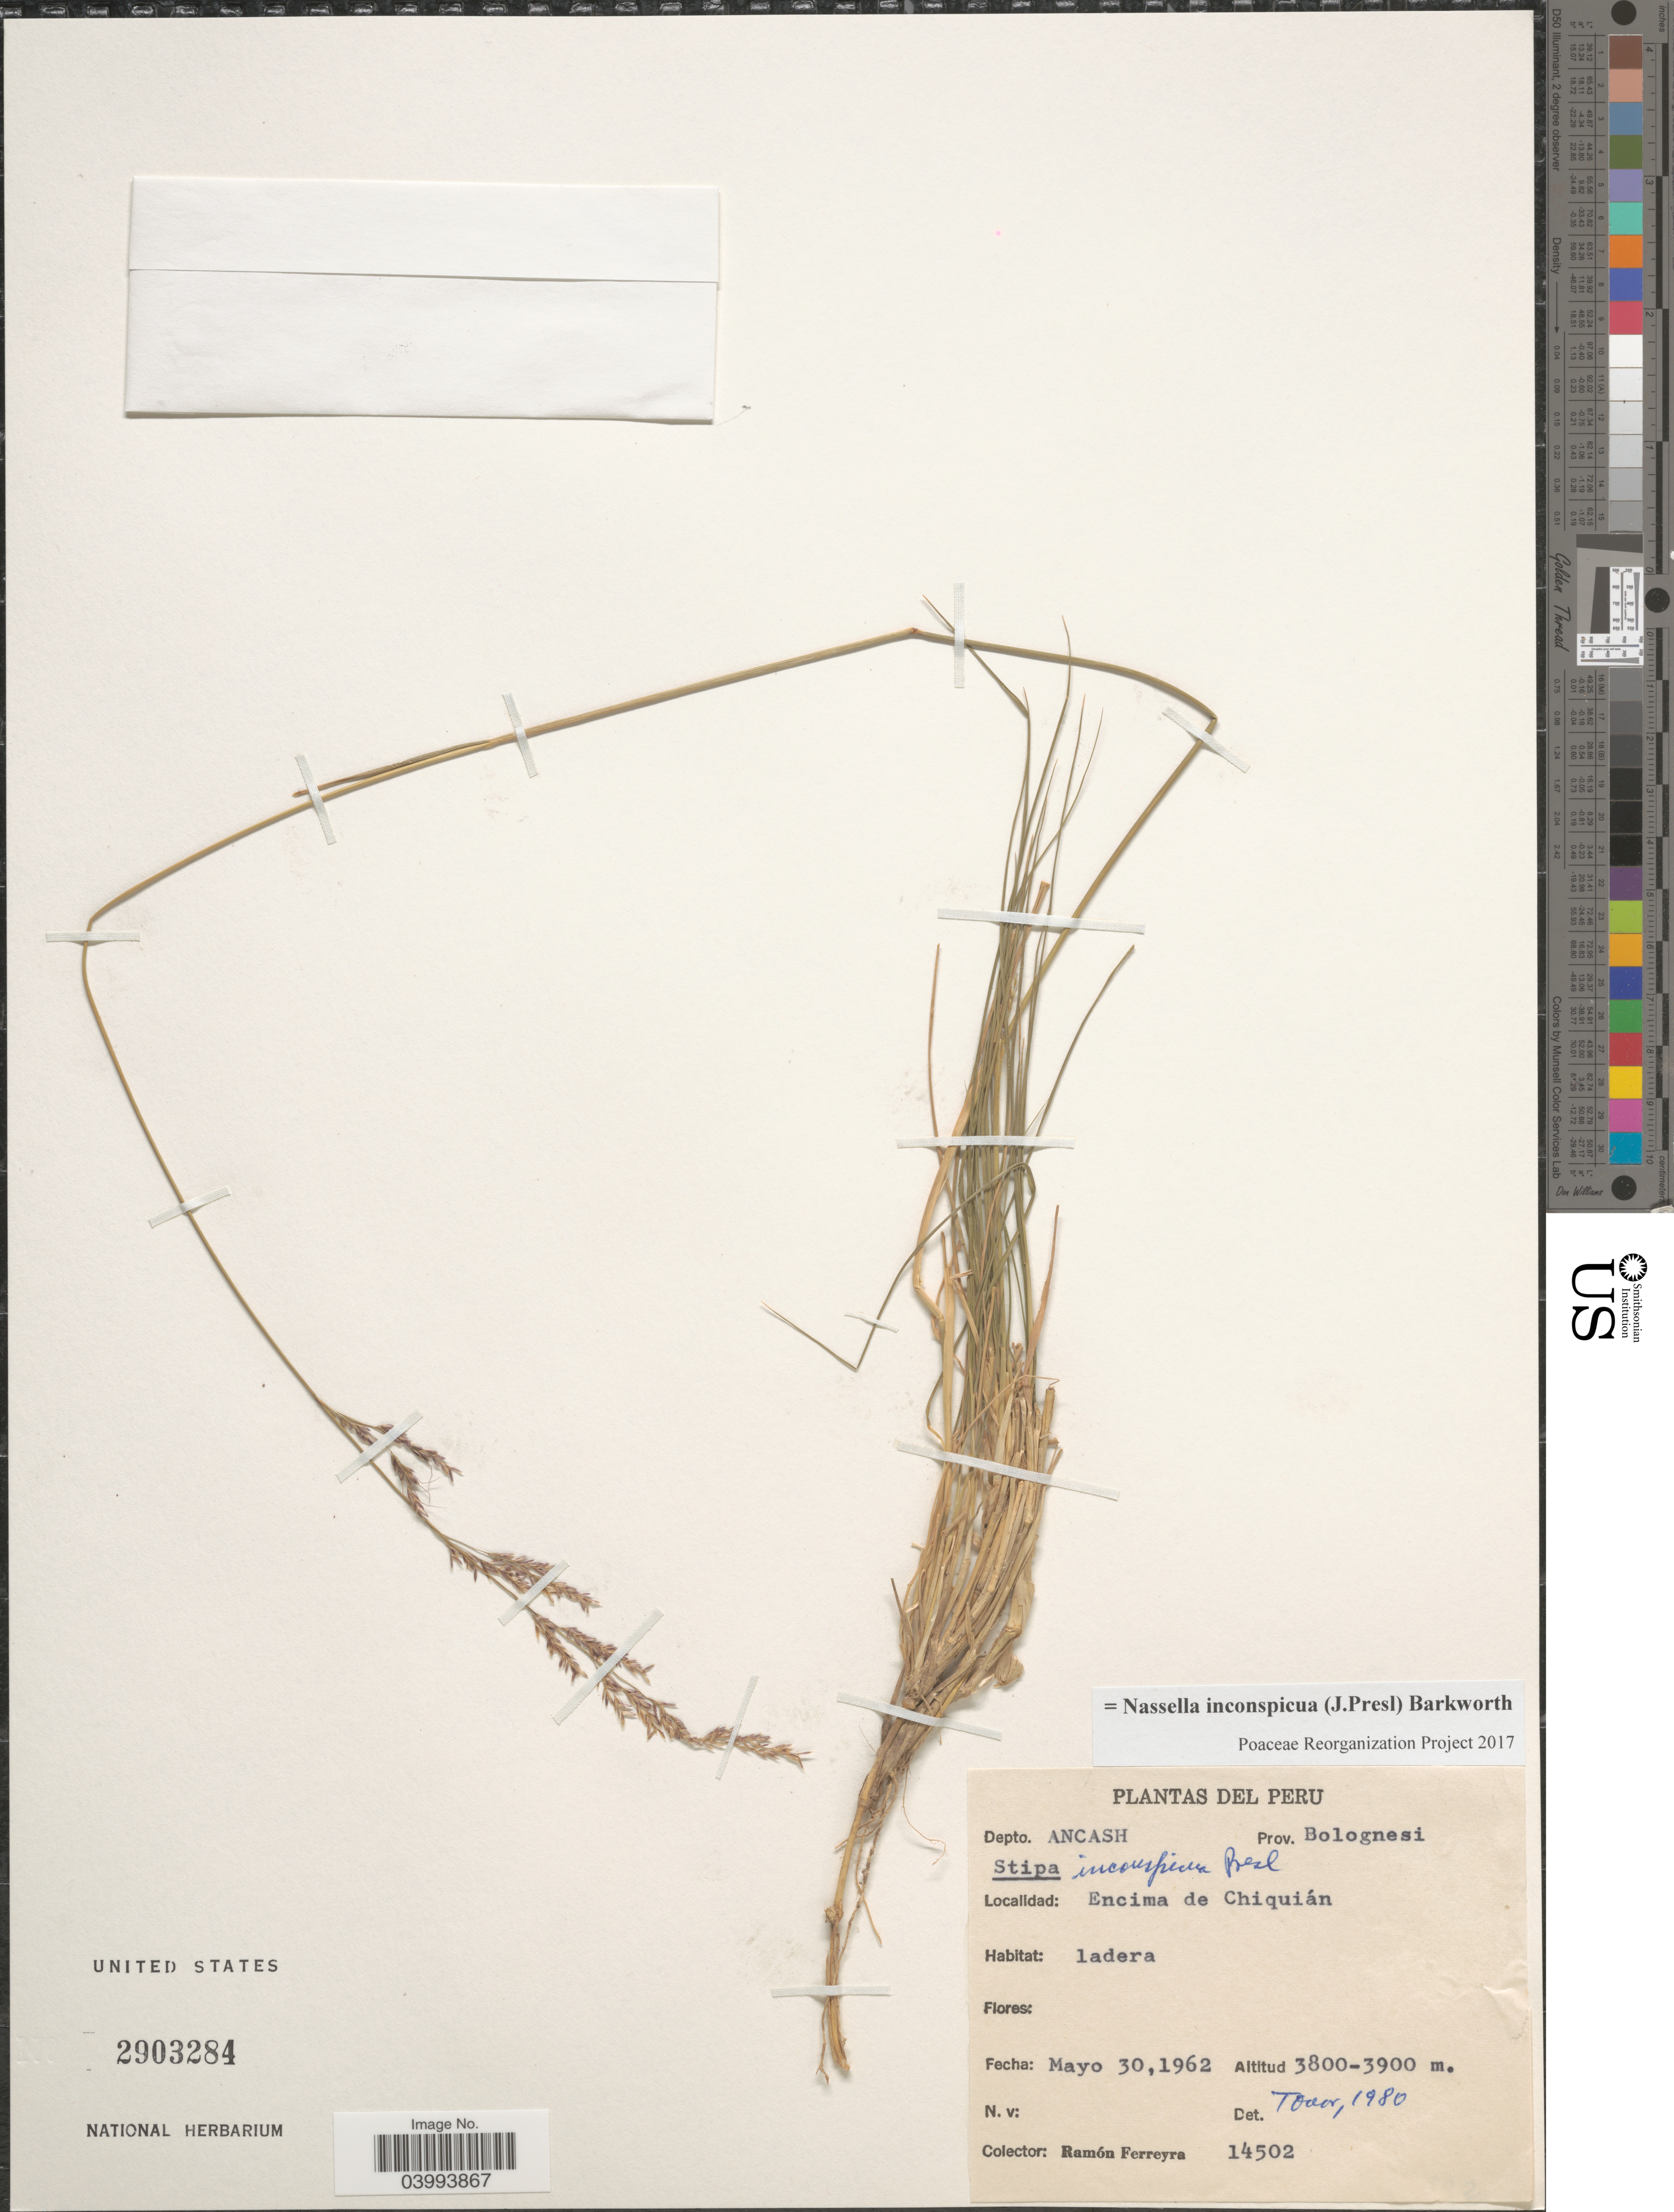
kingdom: Plantae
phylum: Tracheophyta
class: Liliopsida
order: Poales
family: Poaceae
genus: Nassella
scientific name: Nassella inconspicua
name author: (J. Presl) Barkworth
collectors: R. A. Ferreyra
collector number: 14502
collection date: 1962-05-30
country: Peru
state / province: Ancash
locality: Depto. Ancash. Prov. Bolognesi. Encima de Chiquián.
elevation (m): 3800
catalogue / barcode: US 2903284